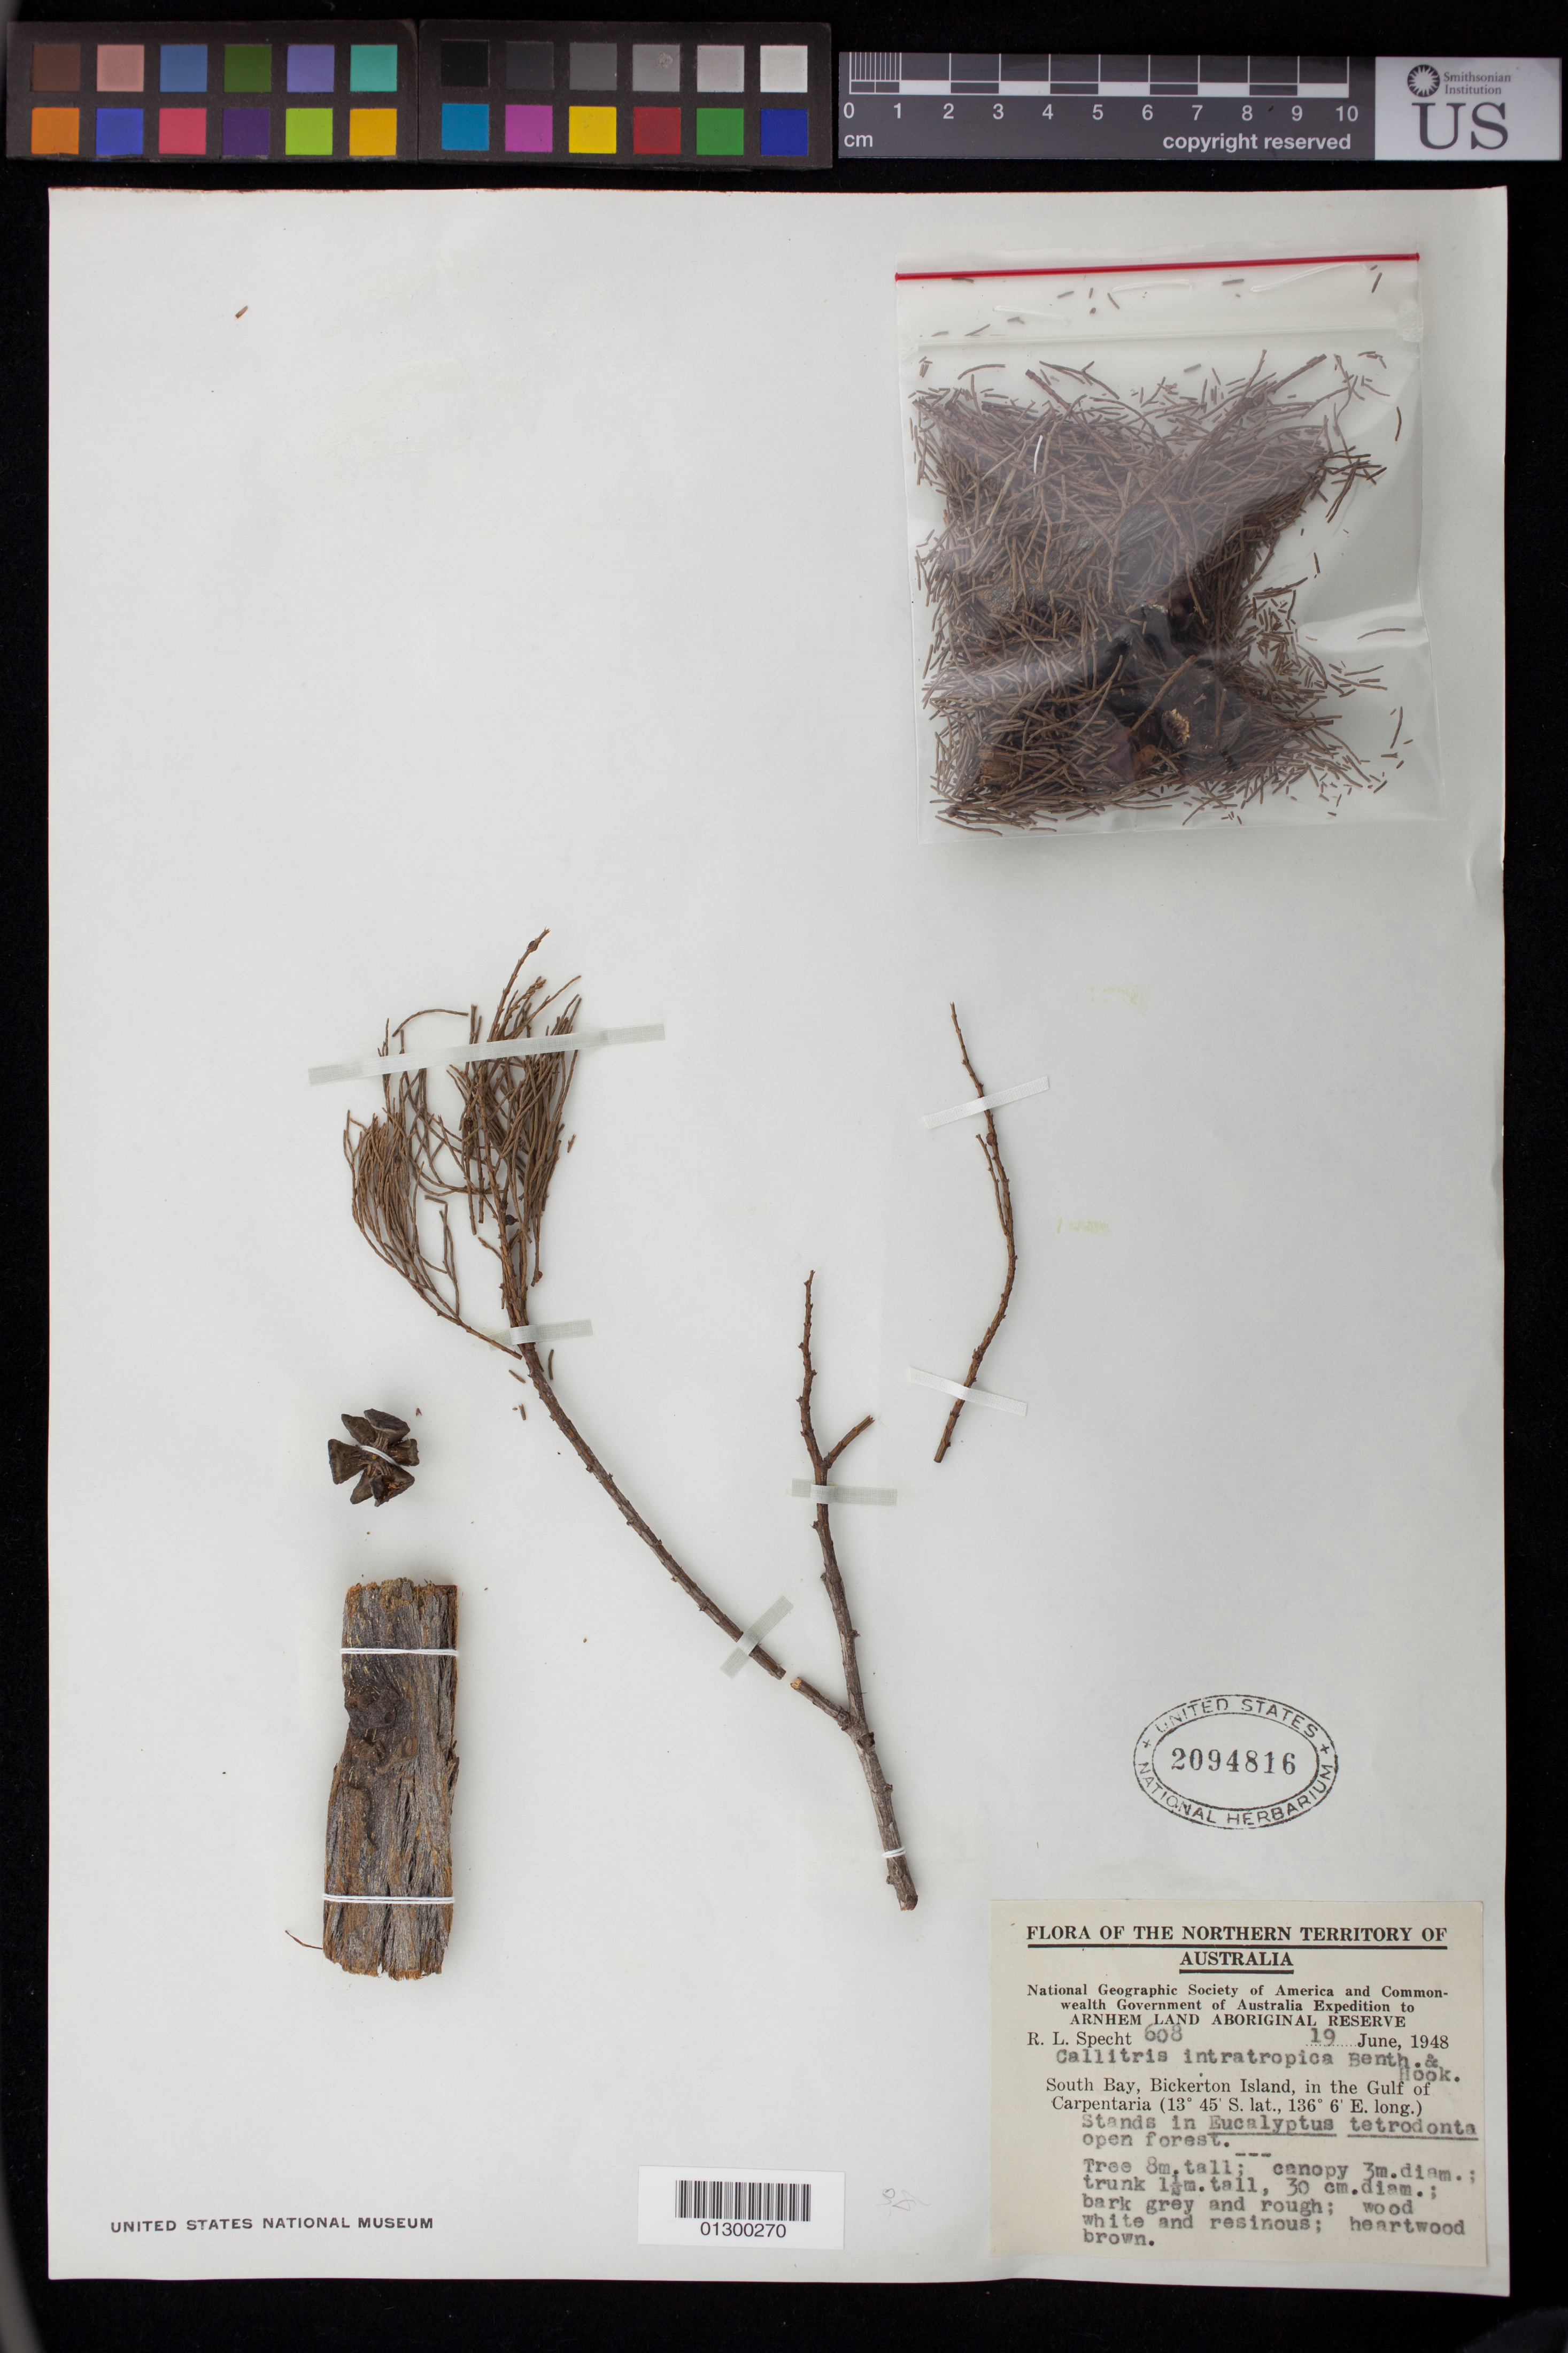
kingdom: Plantae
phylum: Tracheophyta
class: Pinopsida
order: Pinales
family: Cupressaceae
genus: Callitris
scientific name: Callitris intratropica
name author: R.T. Baker & H.G. Sm.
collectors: R. L. Specht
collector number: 608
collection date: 1948-06-19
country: Australia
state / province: Northern Territory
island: Bickerton Island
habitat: Stands in Eucalyptus tetrodonta open forest.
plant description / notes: Tree 8 m. tall; canopy 3 m. diam.; trunk 1.5 m. tall, 30 cm. diam.; bark grey and rough; wood white and resinous; heartwood brown.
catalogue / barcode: US 2094816